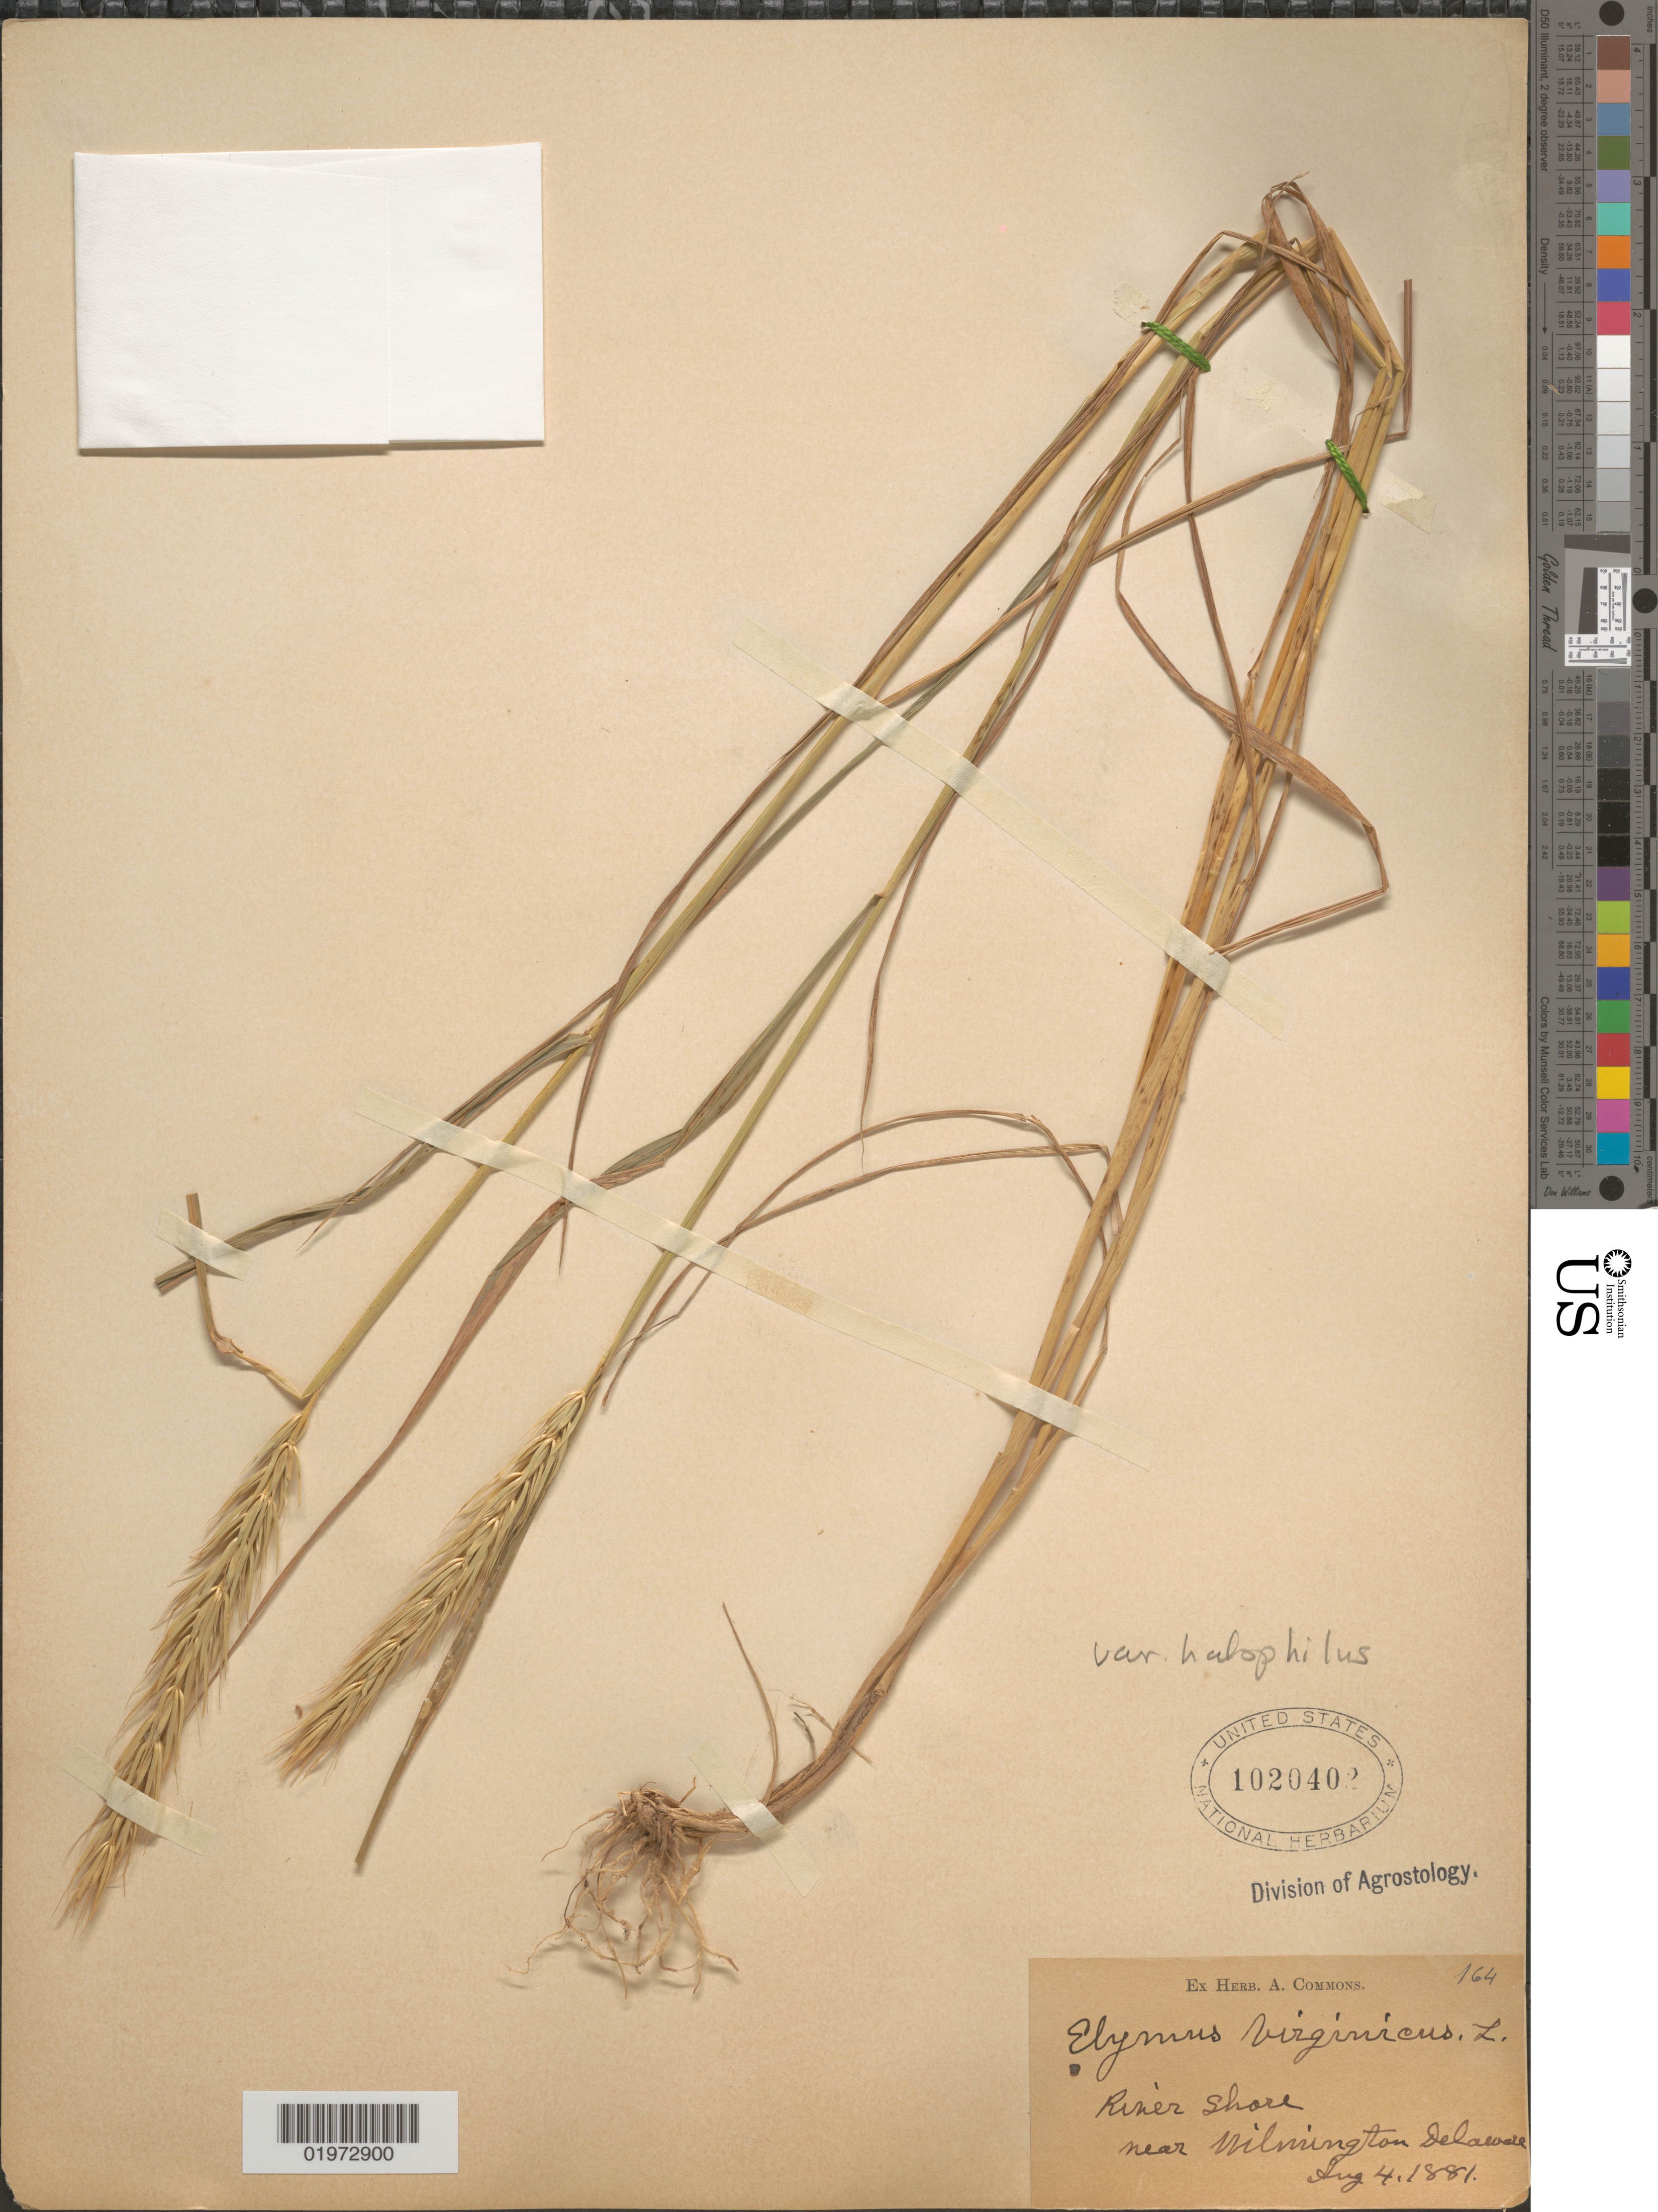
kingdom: Plantae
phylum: Tracheophyta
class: Liliopsida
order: Poales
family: Poaceae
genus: Elymus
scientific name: Elymus virginicus var. halophilus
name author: L.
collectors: ex herb. A. Commons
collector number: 164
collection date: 1881-08-04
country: United States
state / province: Delaware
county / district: New Castle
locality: River shore near Wilmington.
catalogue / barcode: US 1020402